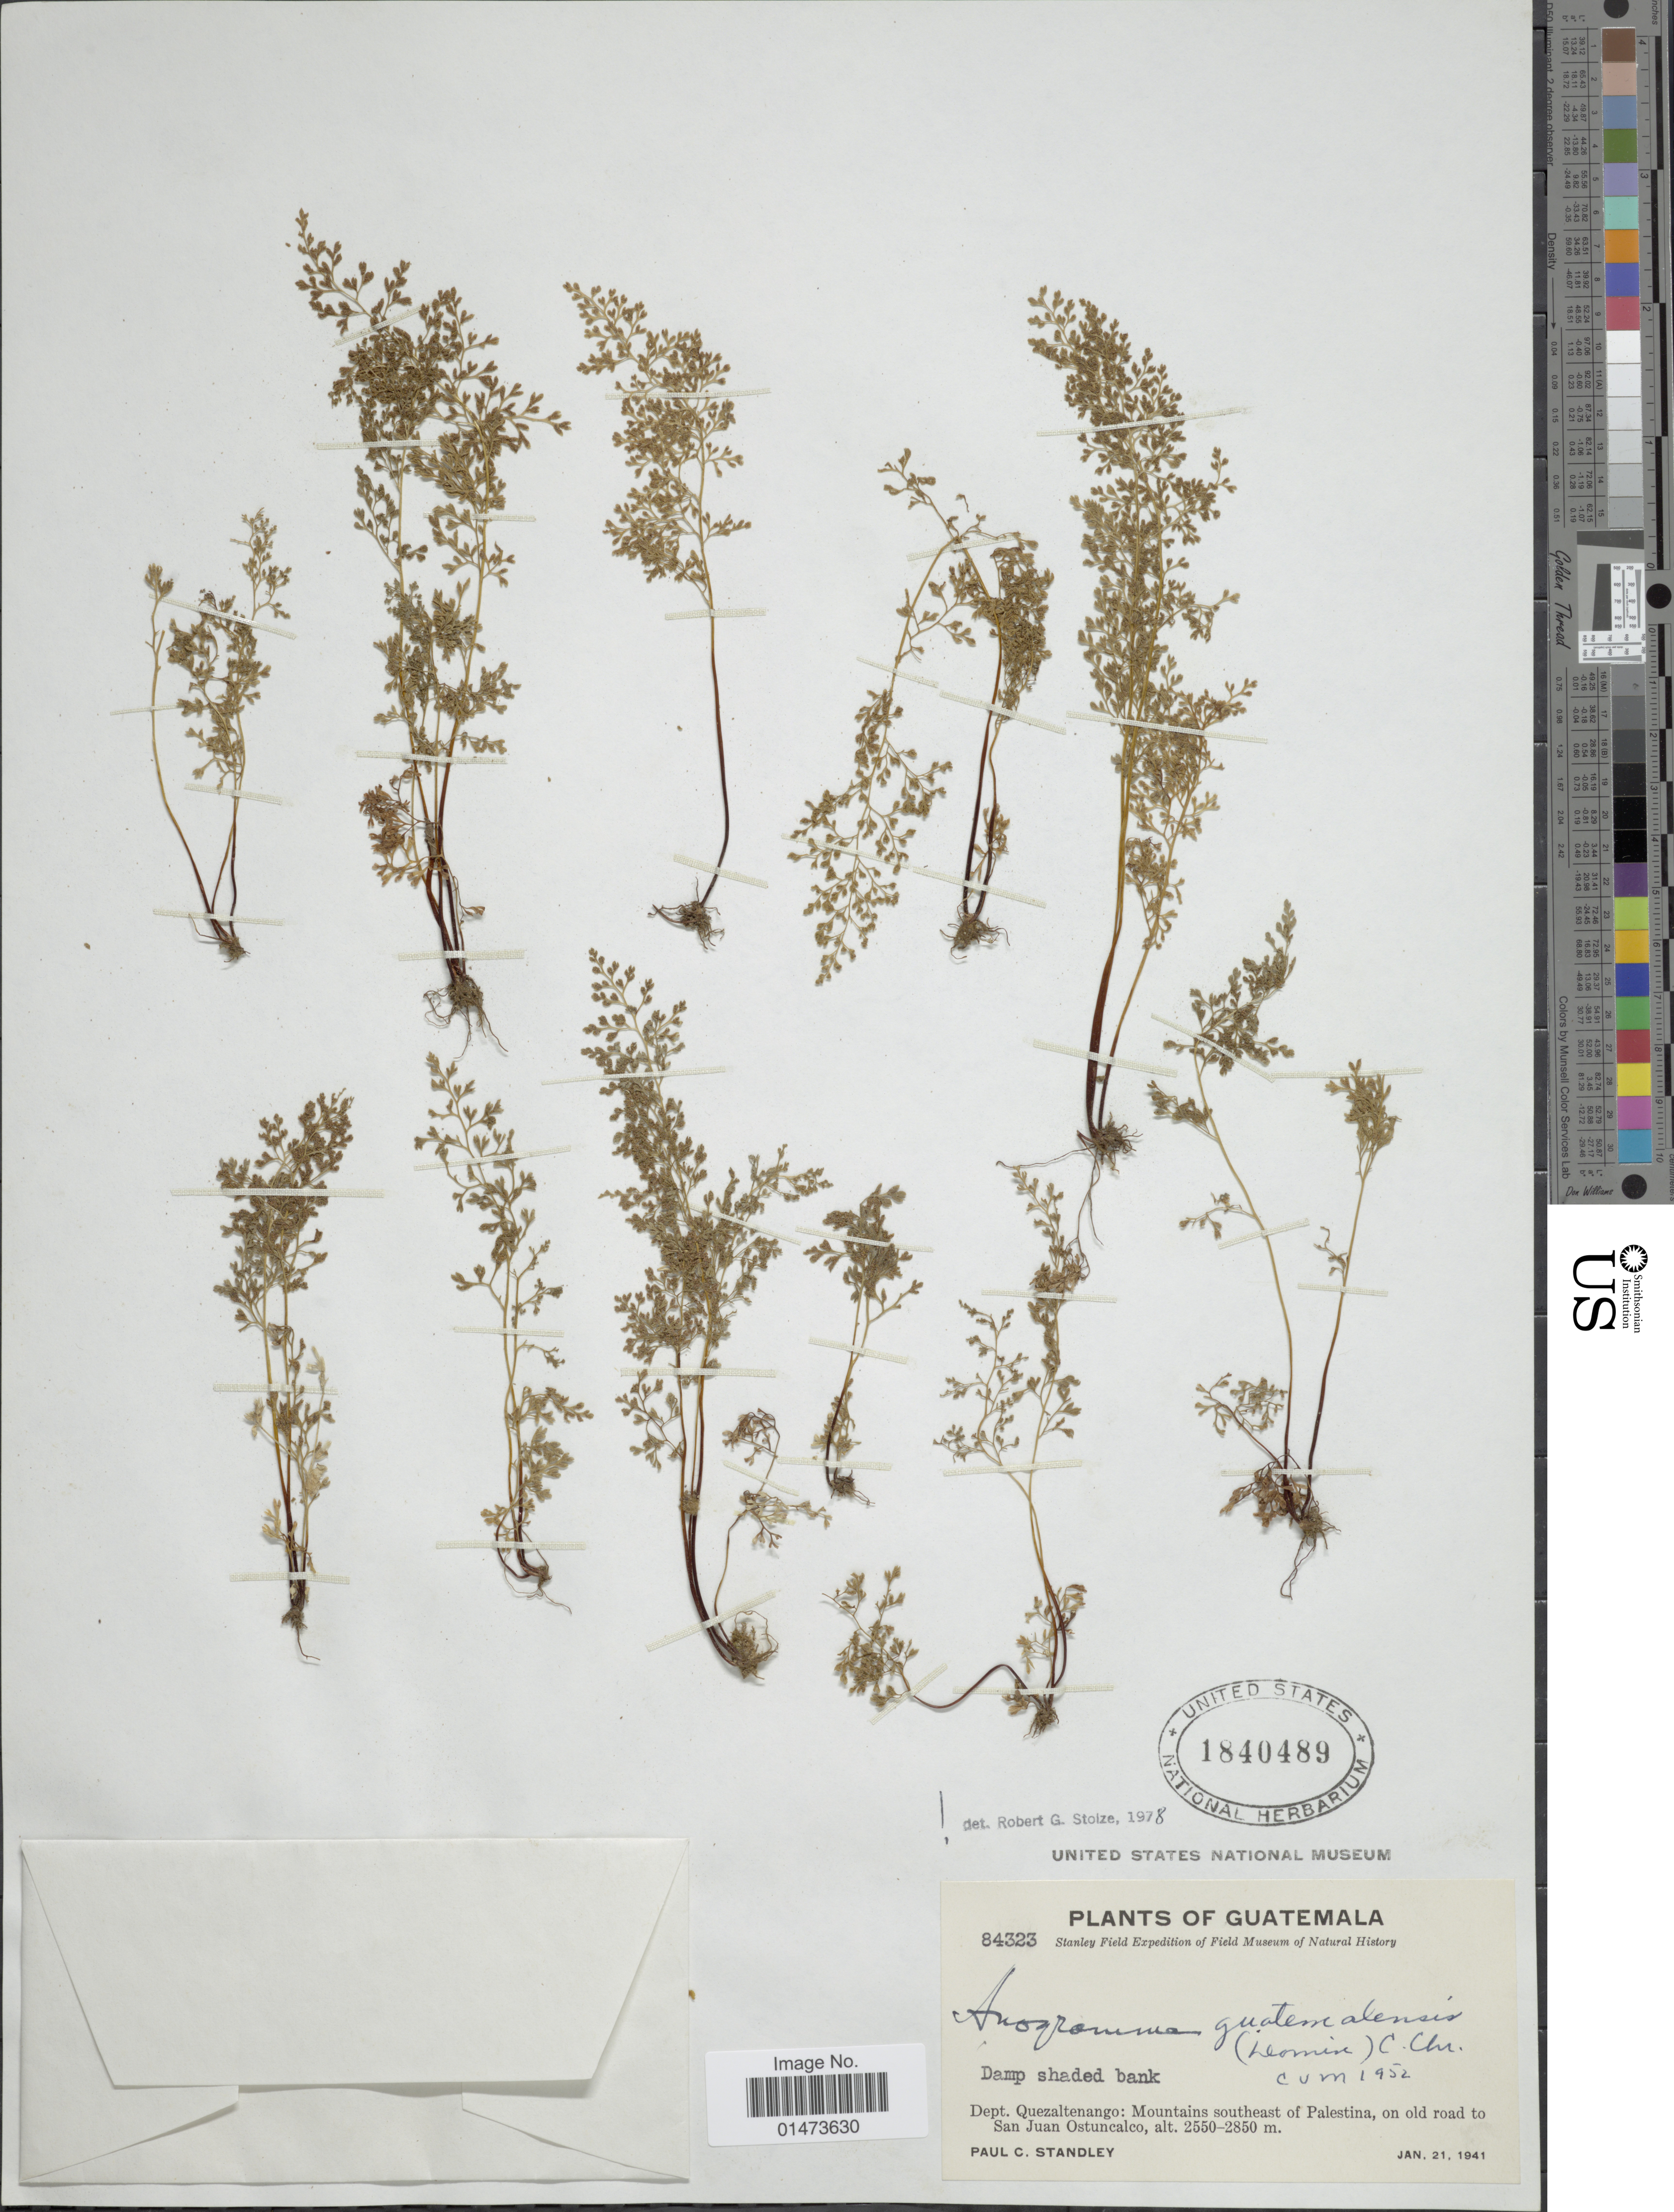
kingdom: Plantae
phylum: Tracheophyta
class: Polypodiopsida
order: Polypodiales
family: Pteridaceae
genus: Anogramma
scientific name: Anogramma guatemalensis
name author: (Domin) C. Chr.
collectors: P. C. Standley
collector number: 84323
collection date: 1941-01-21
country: Guatemala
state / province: Quetzaltenango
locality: Mountains southeast of Palestina, on old road to San Juan Ostuncalco.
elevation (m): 2550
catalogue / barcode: US 1840489